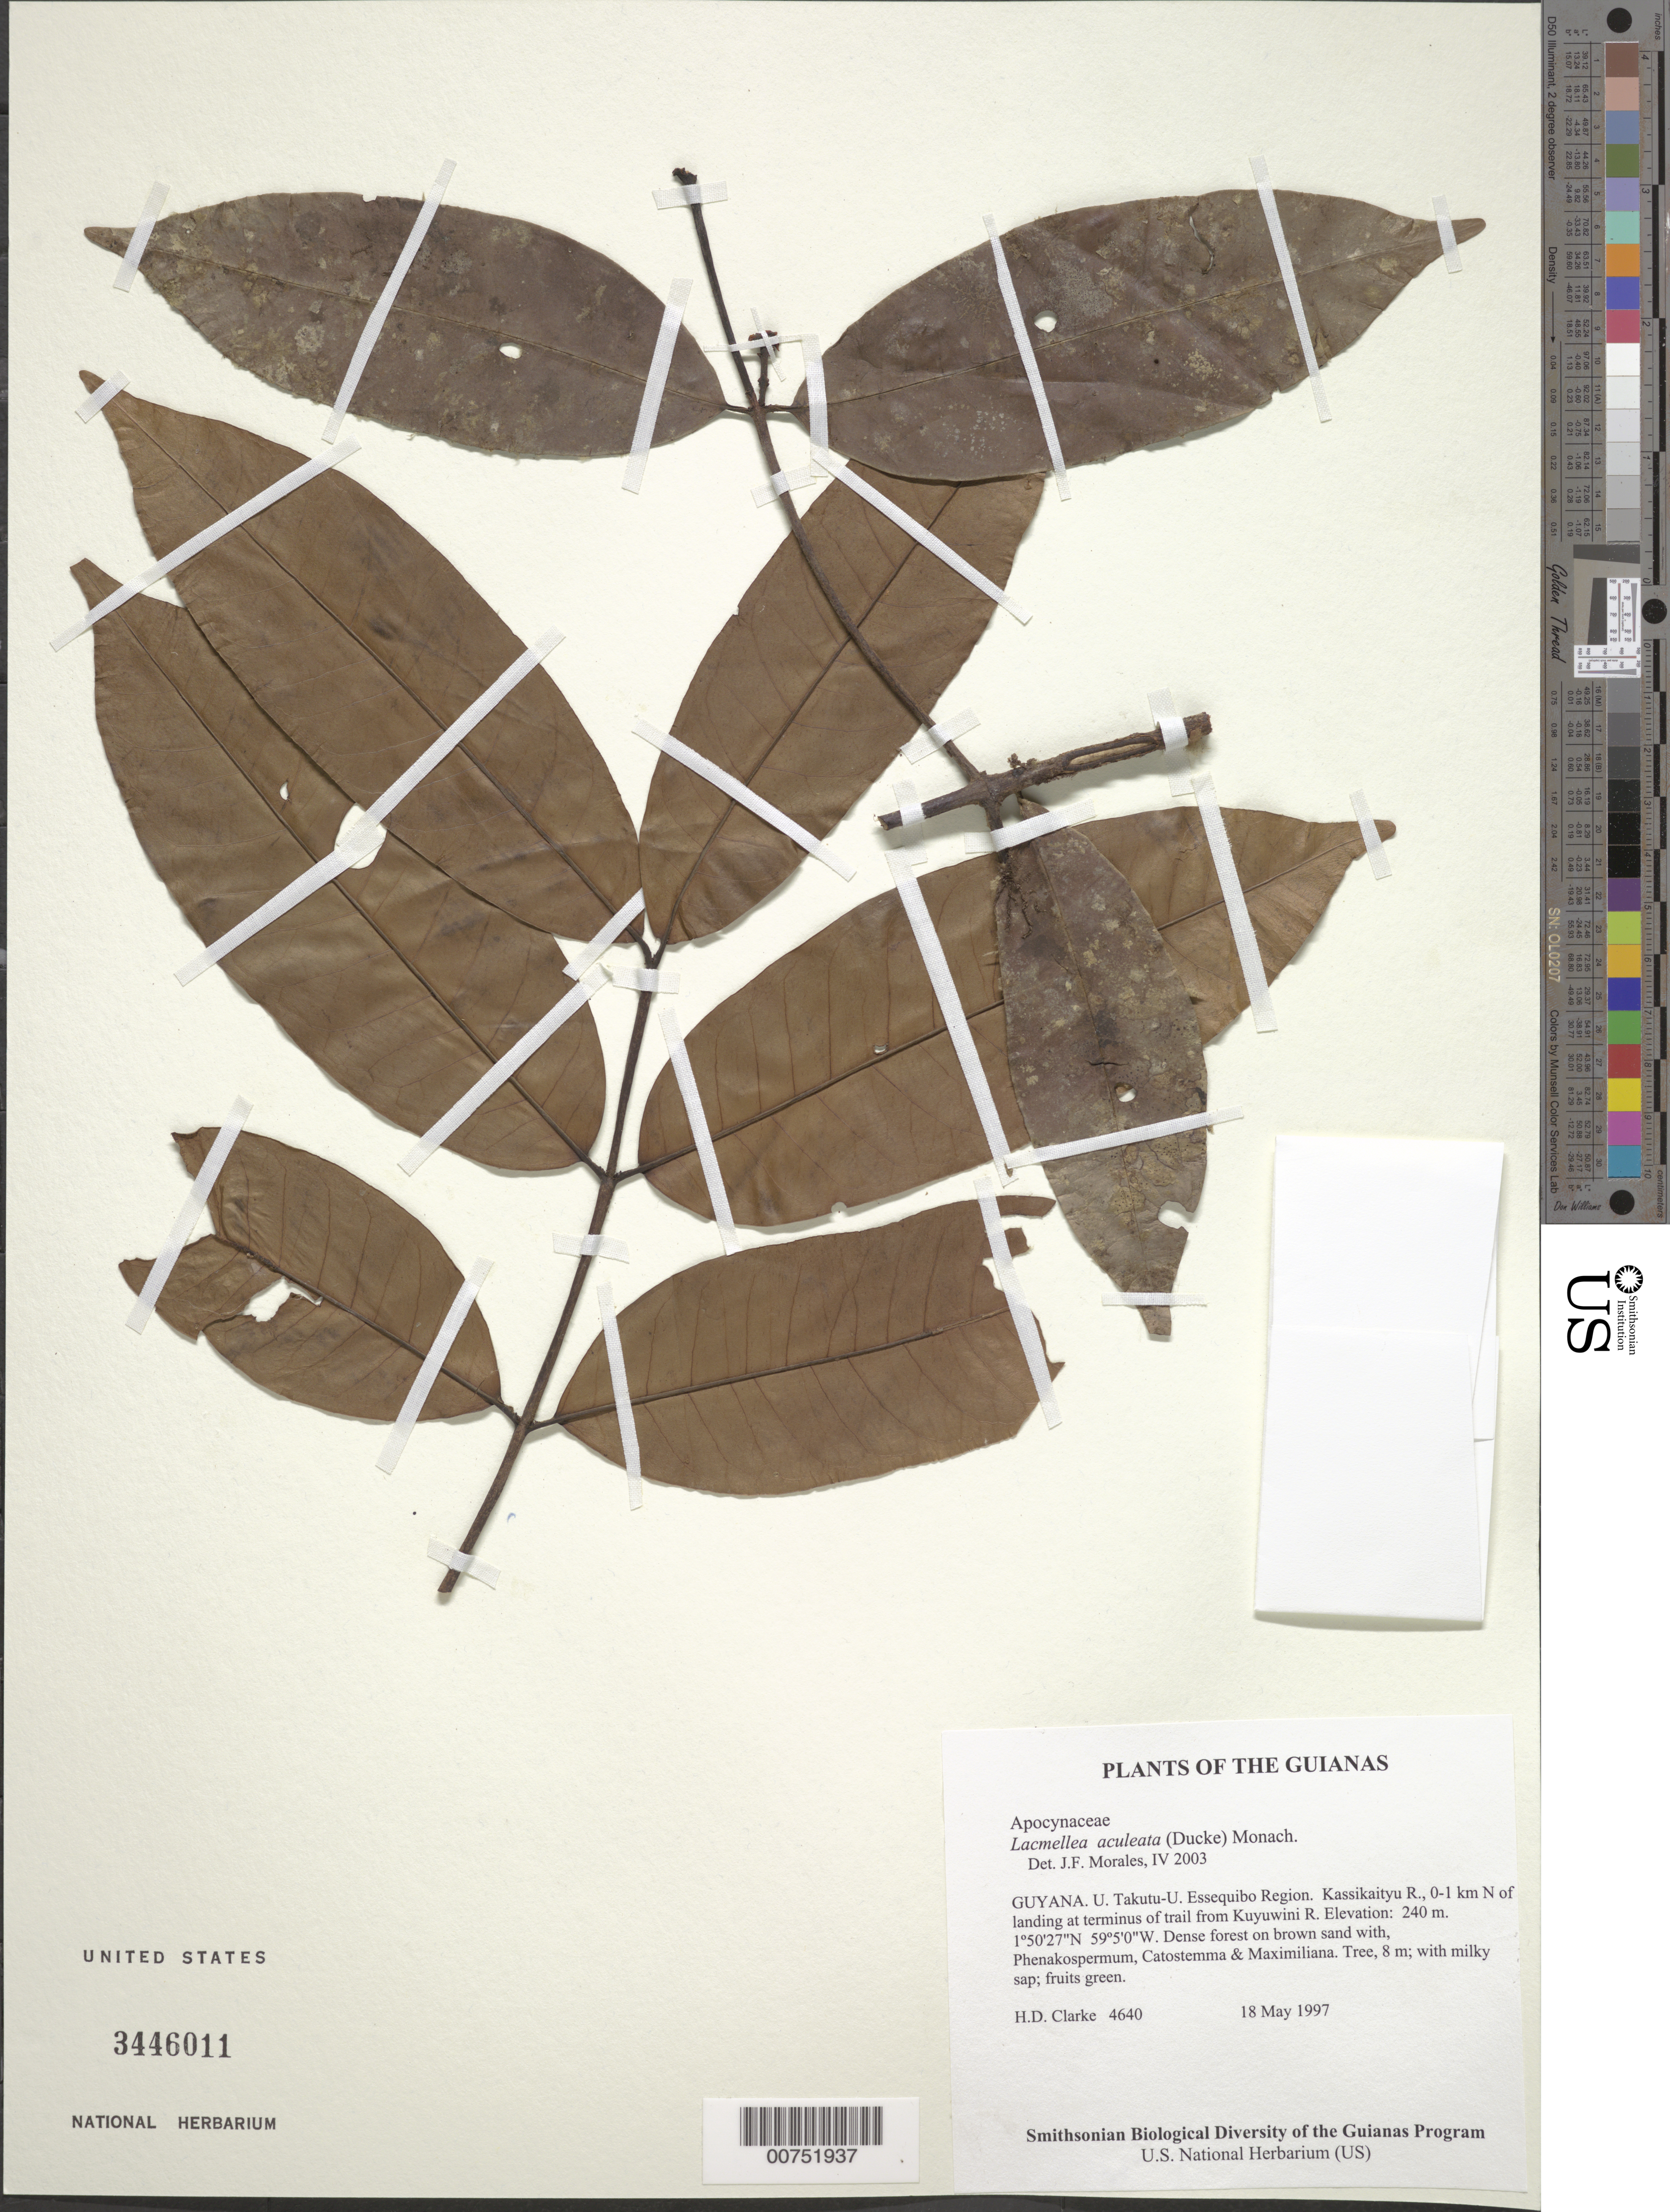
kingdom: Plantae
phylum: Tracheophyta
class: Magnoliopsida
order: Gentianales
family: Apocynaceae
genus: Lacmellea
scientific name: Lacmellea aculeata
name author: (Ducke) Monach.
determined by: Morales, J. F.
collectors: H. D. Clarke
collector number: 4640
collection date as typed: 18 May 1997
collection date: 1997-05-18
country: Guyana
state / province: U. Takutu-U. Essequibo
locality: Kassikaityu R., 0-1 km N of landing at terminus of trail from Kuyuwini R.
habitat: Dense forest on brown sand with, Phenakospermum, Catostemma & Maximiliana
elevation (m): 240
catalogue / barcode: US 3446011